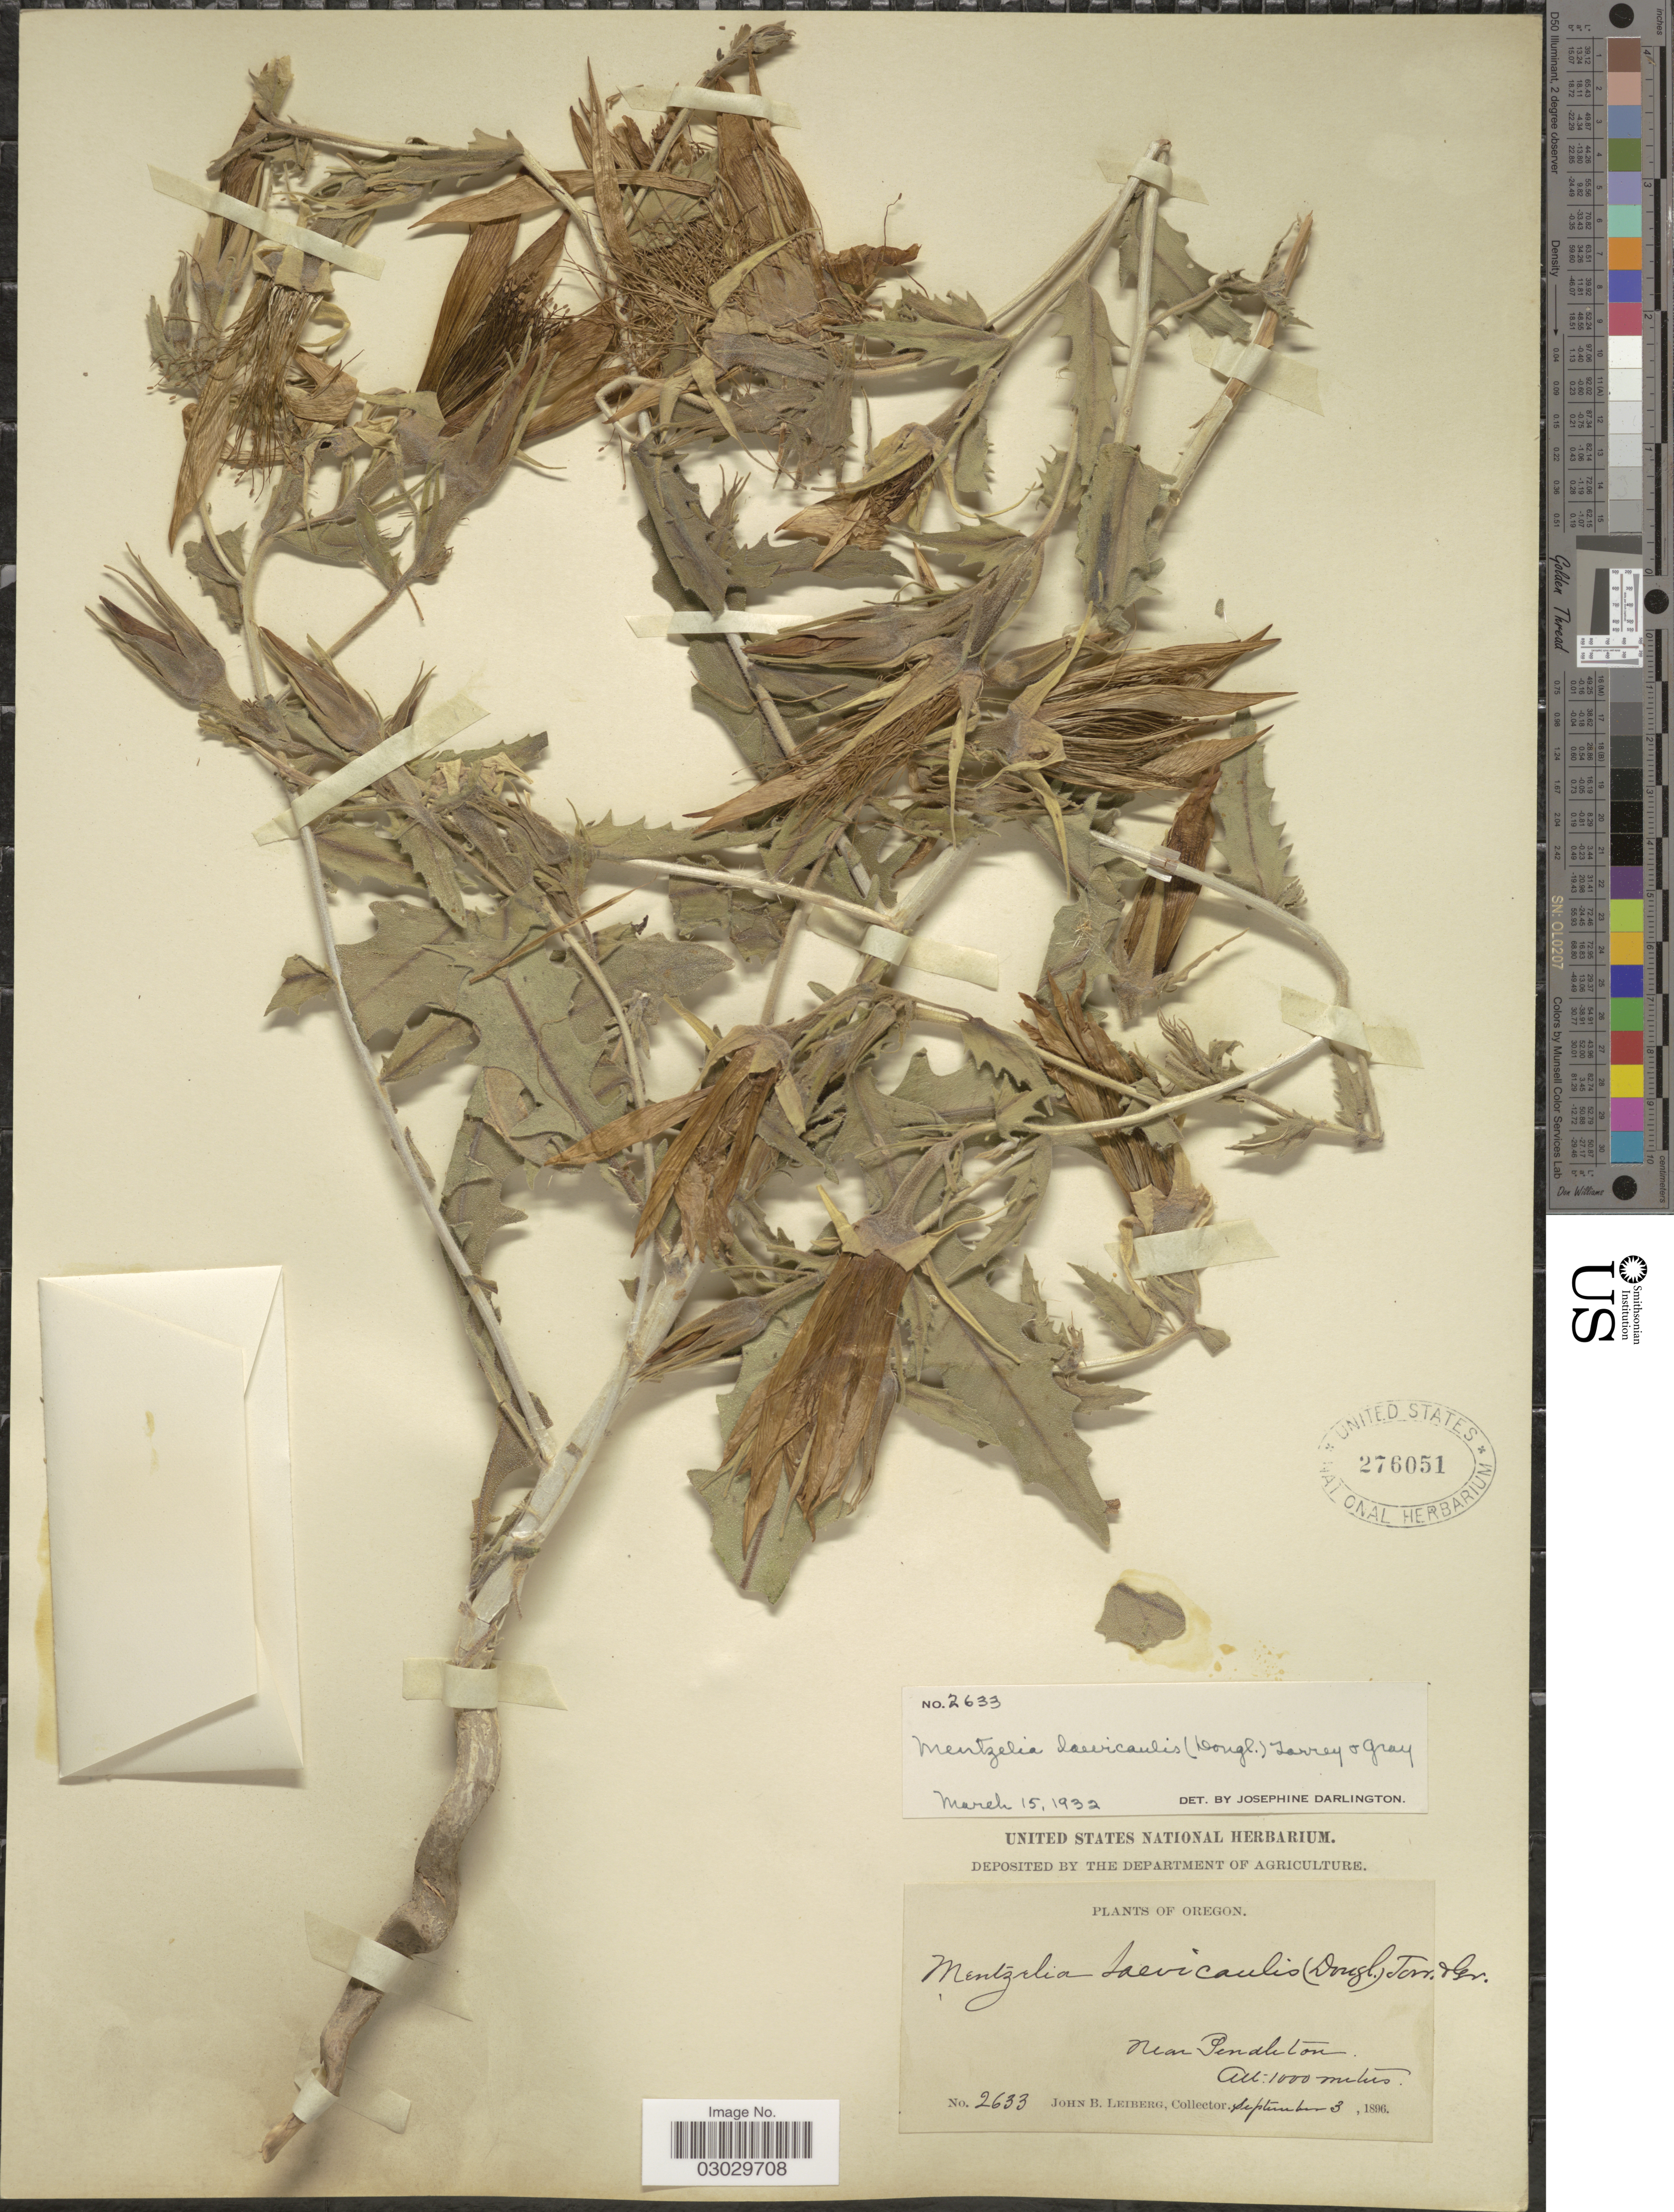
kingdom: Plantae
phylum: Tracheophyta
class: Magnoliopsida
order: Cornales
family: Loasaceae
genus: Mentzelia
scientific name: Mentzelia laevicaulis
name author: (Douglas ex Hook.) Torr. & A. Gray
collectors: J. B. Leiberg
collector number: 2633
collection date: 1896-09-03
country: United States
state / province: Oregon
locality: Near Pendleton.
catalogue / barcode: US 276051